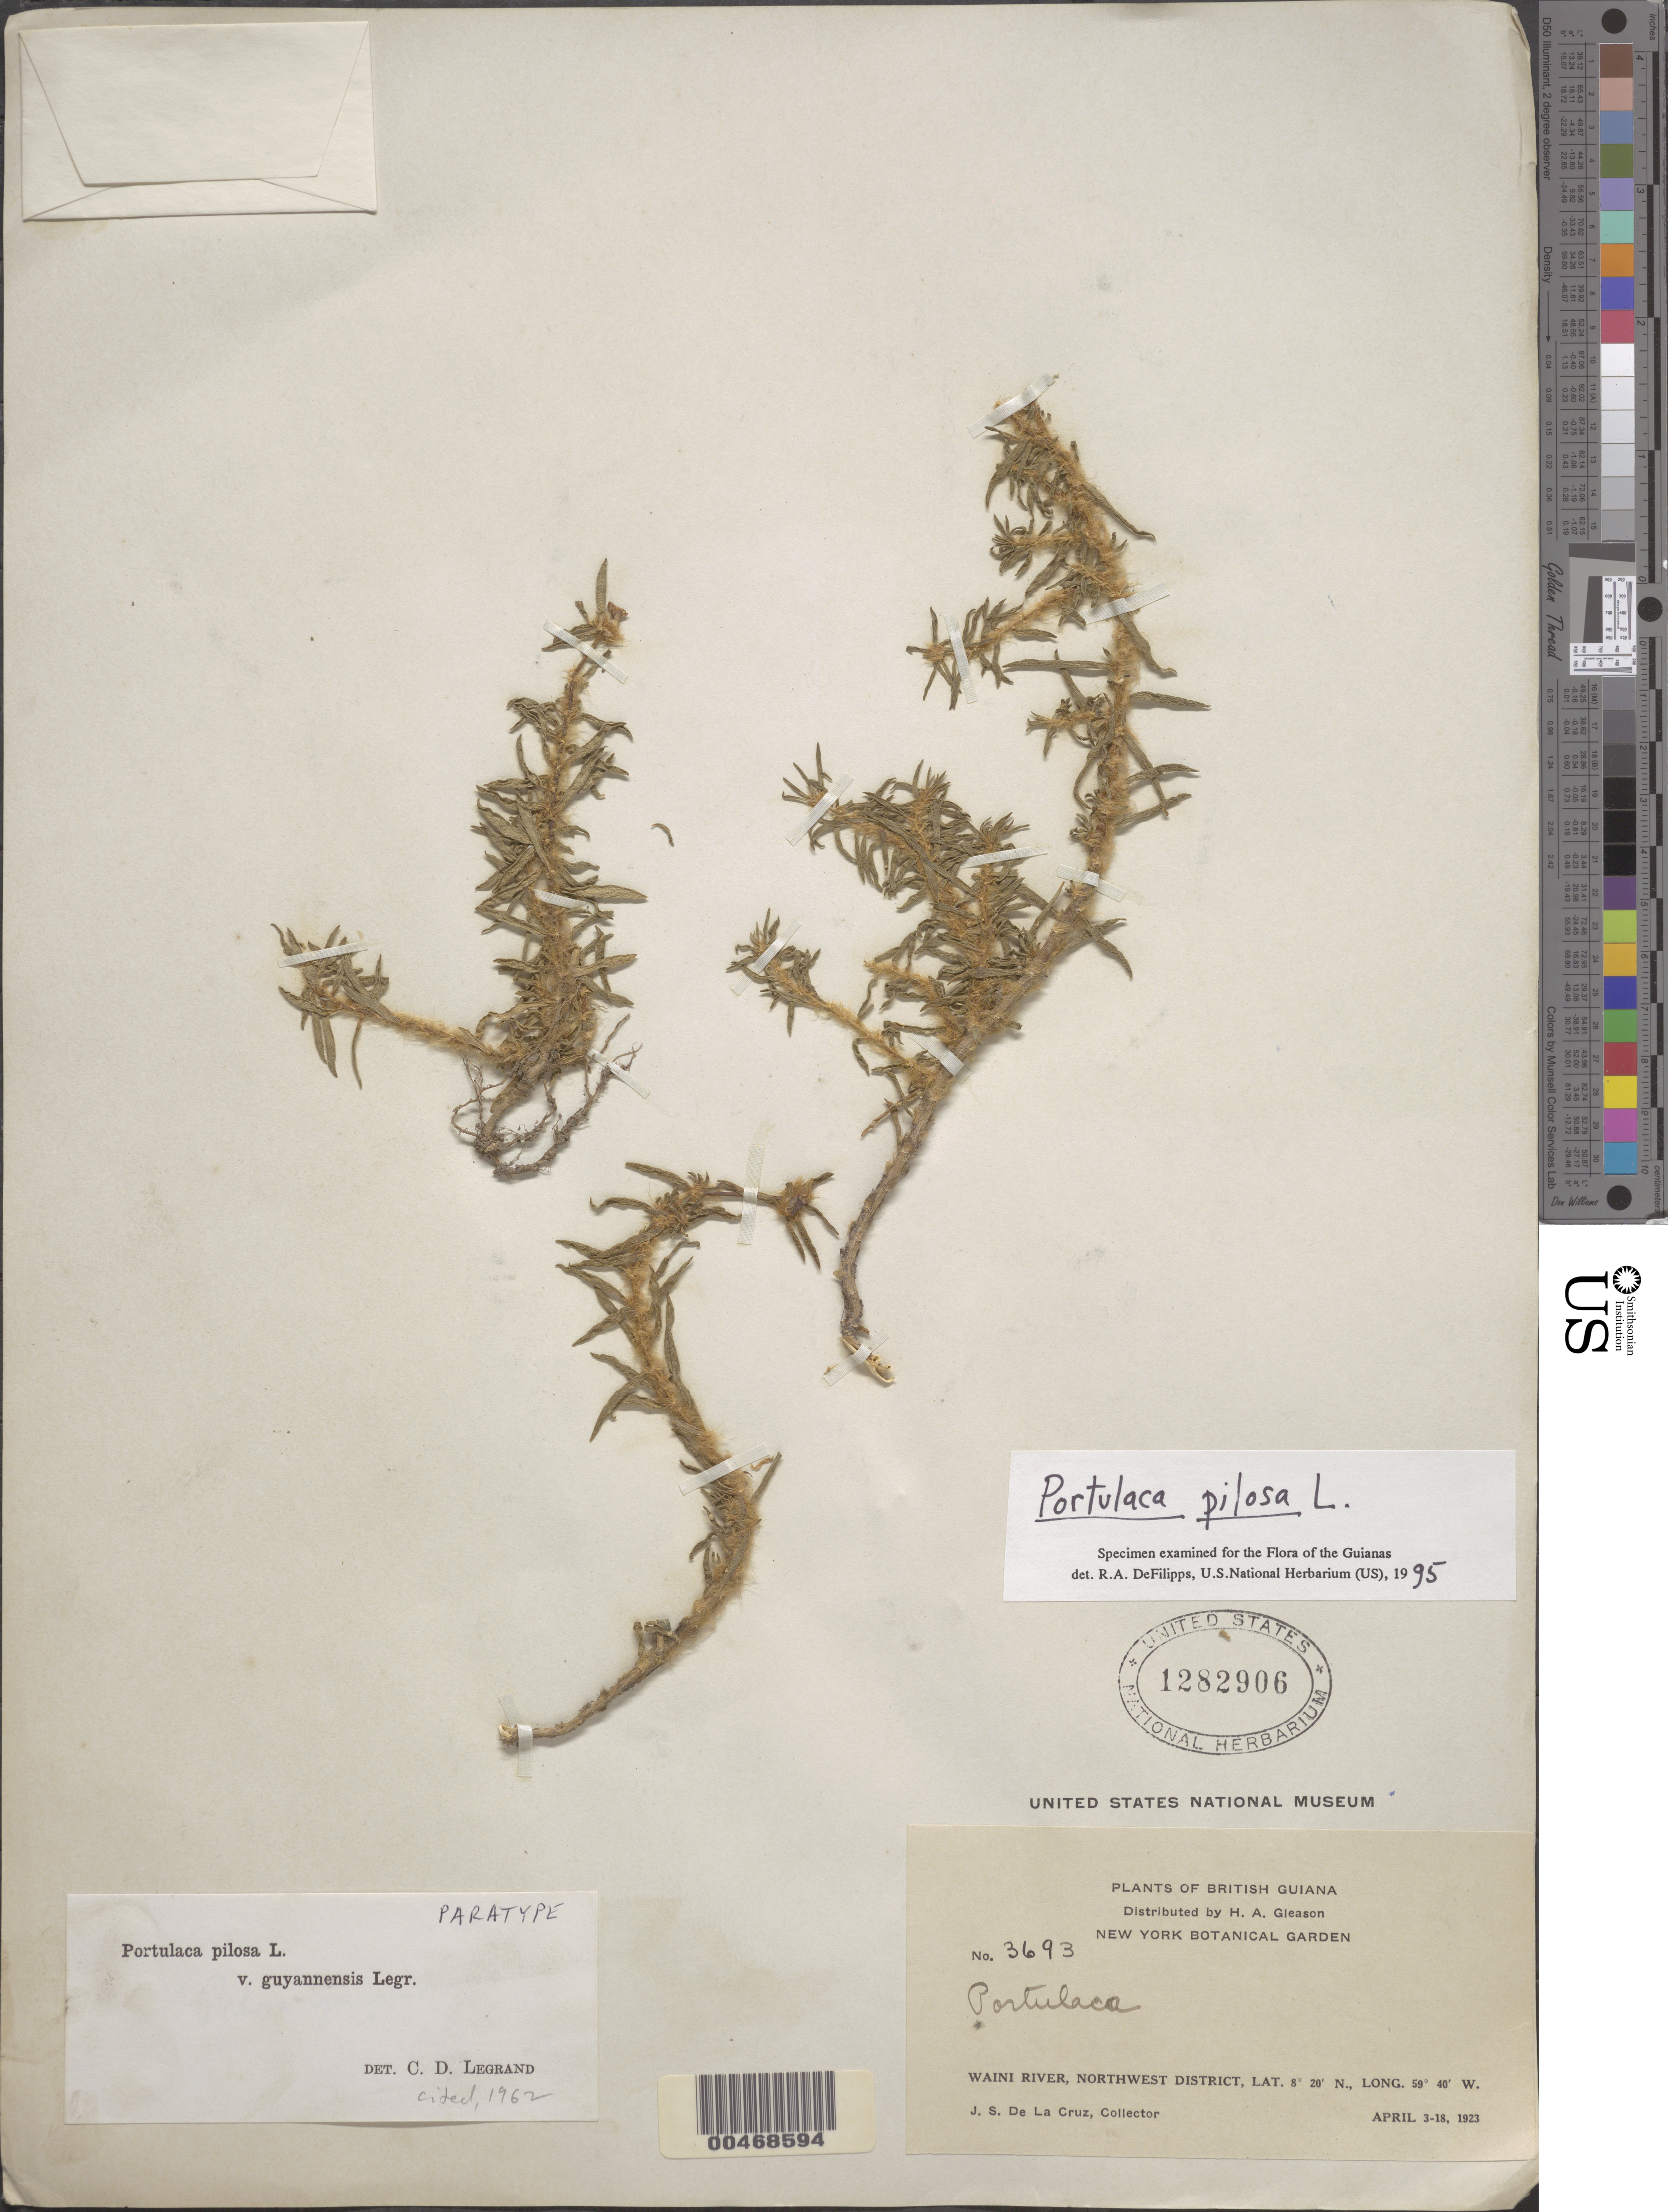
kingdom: Plantae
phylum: Tracheophyta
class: Magnoliopsida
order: Caryophyllales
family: Portulacaceae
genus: Portulaca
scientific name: Portulaca pilosa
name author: L.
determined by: DeFilipps, R. A.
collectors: J. S. de la Cruz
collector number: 3693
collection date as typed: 03 Apr 1923 to 18 Apr 1923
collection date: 1923-04-03/1923-04-18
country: Guyana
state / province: Barima-Waini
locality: Waini River. [In former North West Region.]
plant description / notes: MO, NY, US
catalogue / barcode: US 1282906